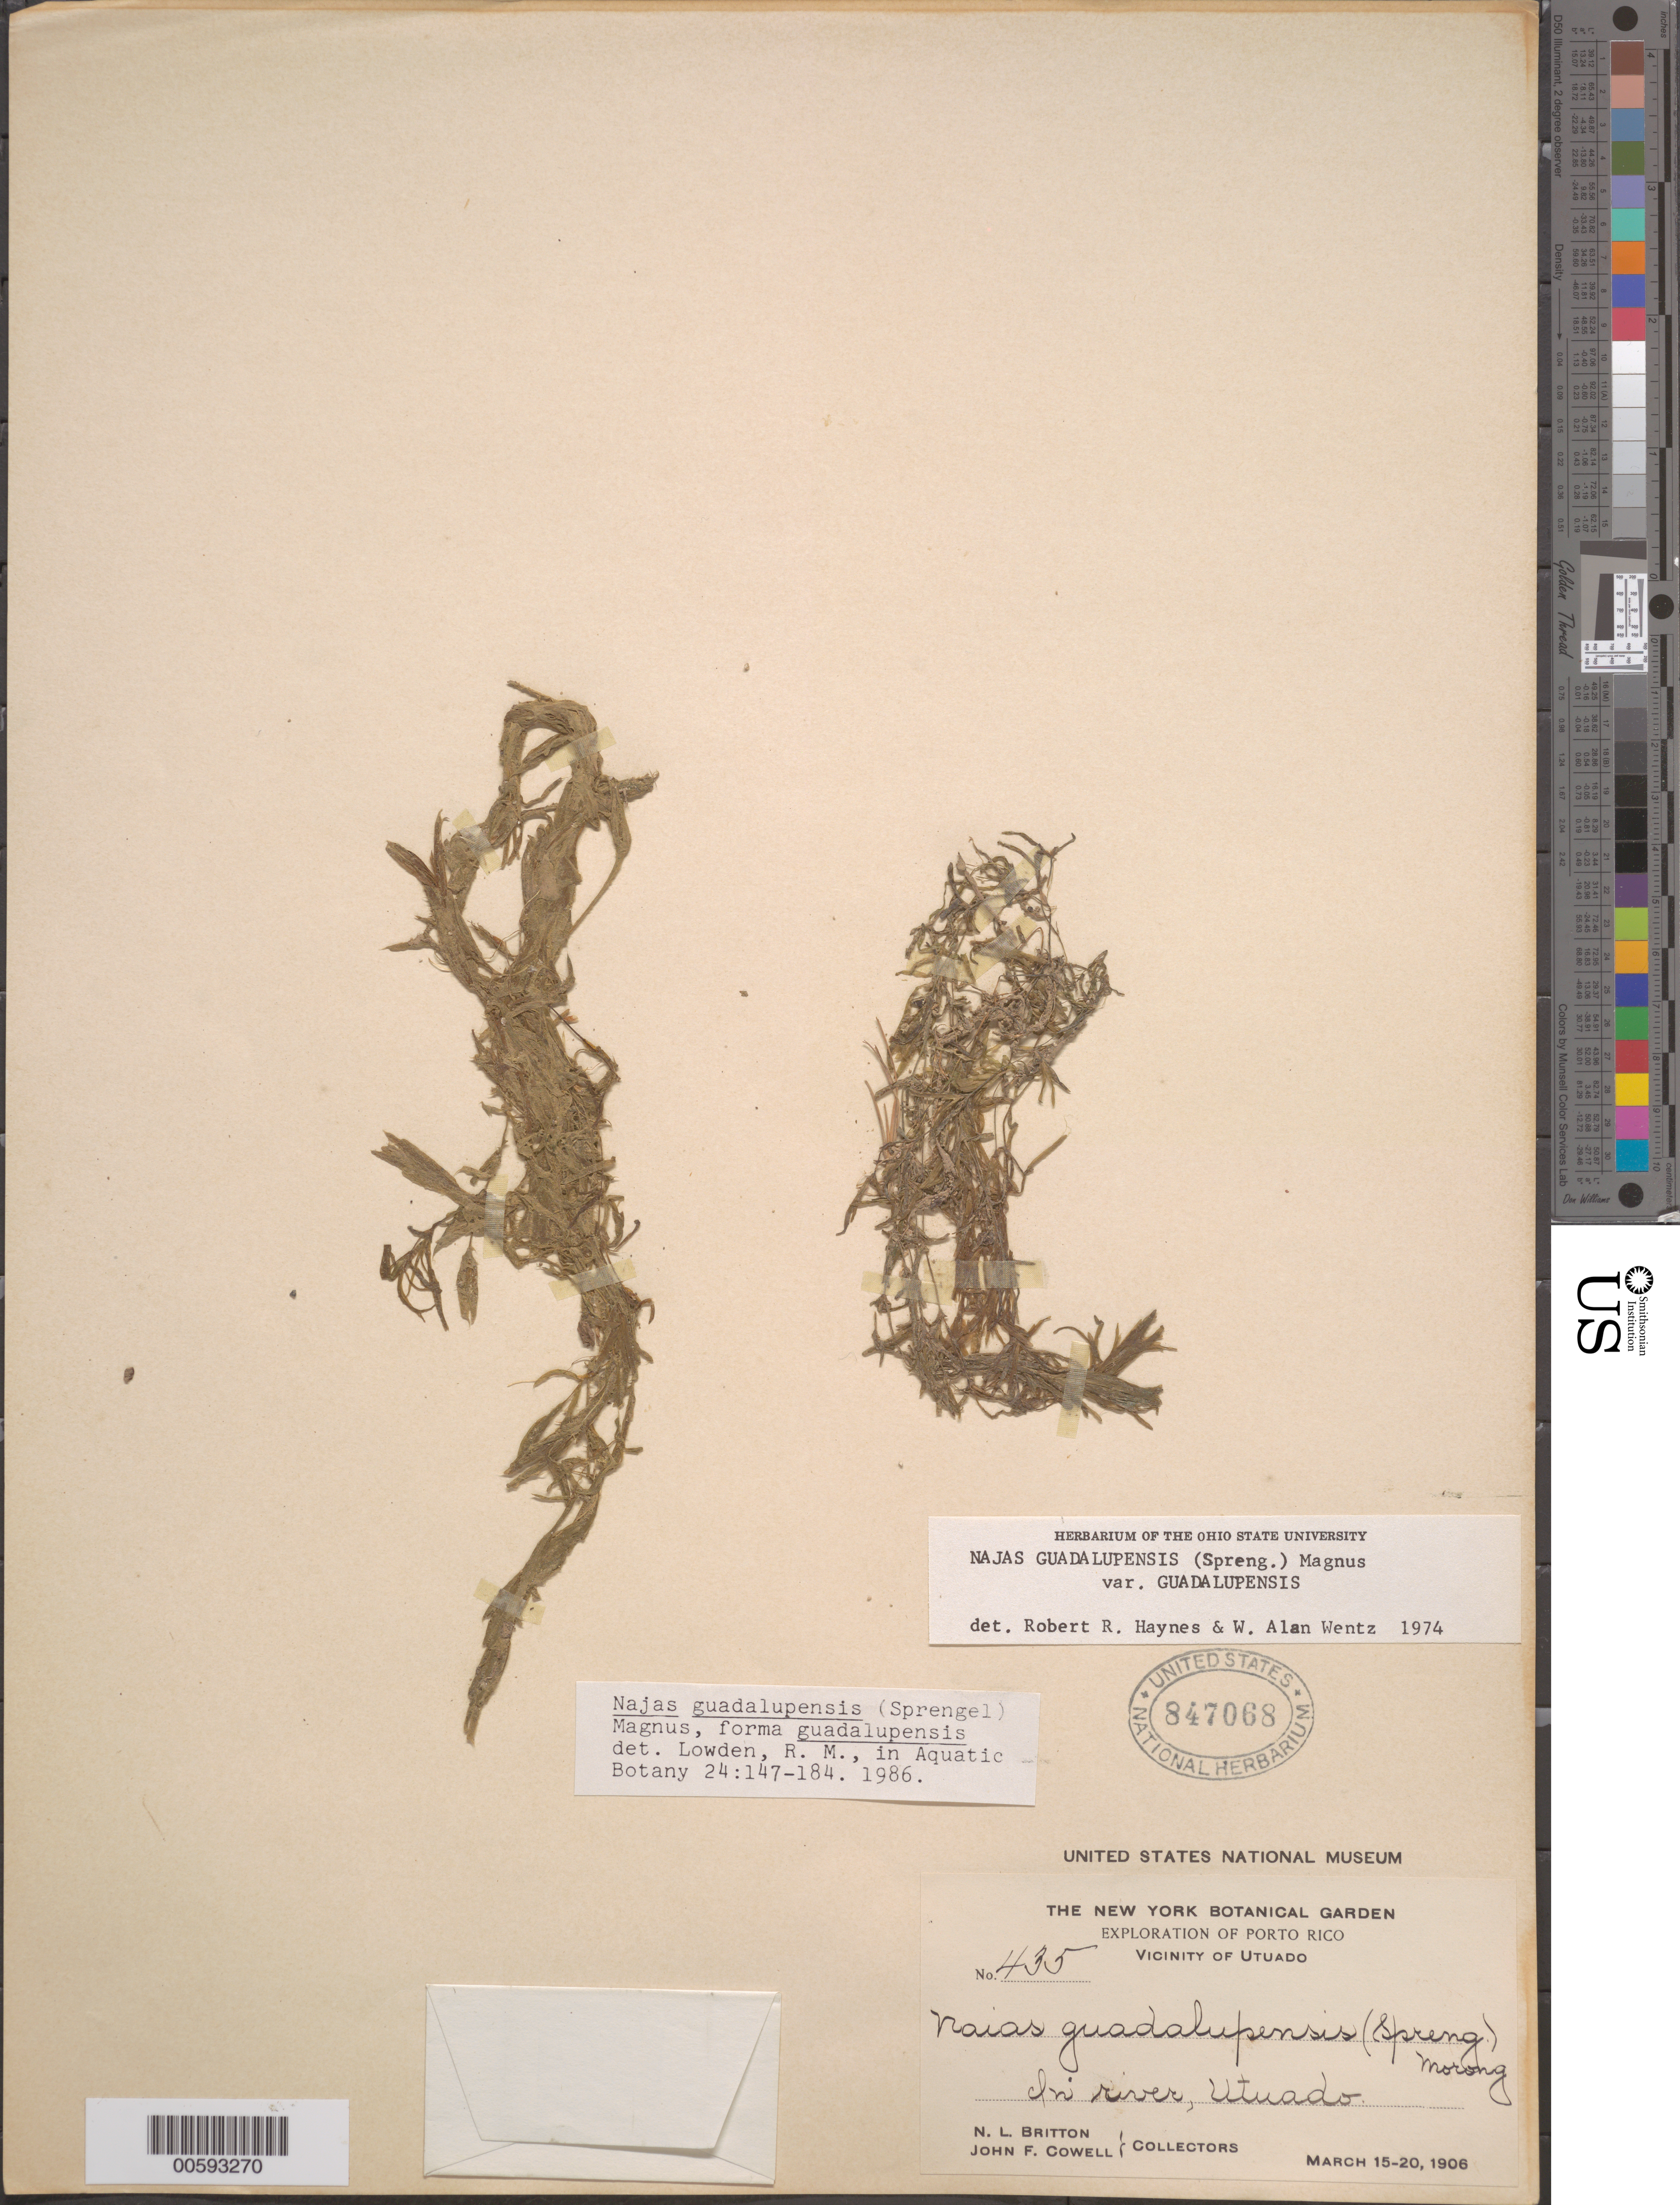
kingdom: Plantae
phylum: Tracheophyta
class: Liliopsida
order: Alismatales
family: Hydrocharitaceae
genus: Najas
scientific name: Najas guadalupensis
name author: (Spreng.) Magnus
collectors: N. Britton & J. F. Cowell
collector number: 435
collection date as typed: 15 Mar 1906 to 20 Mar 1906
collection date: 1906-03-15/1906-03-20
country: Puerto Rico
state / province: Utuado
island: Greater Antilles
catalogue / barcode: US 847068